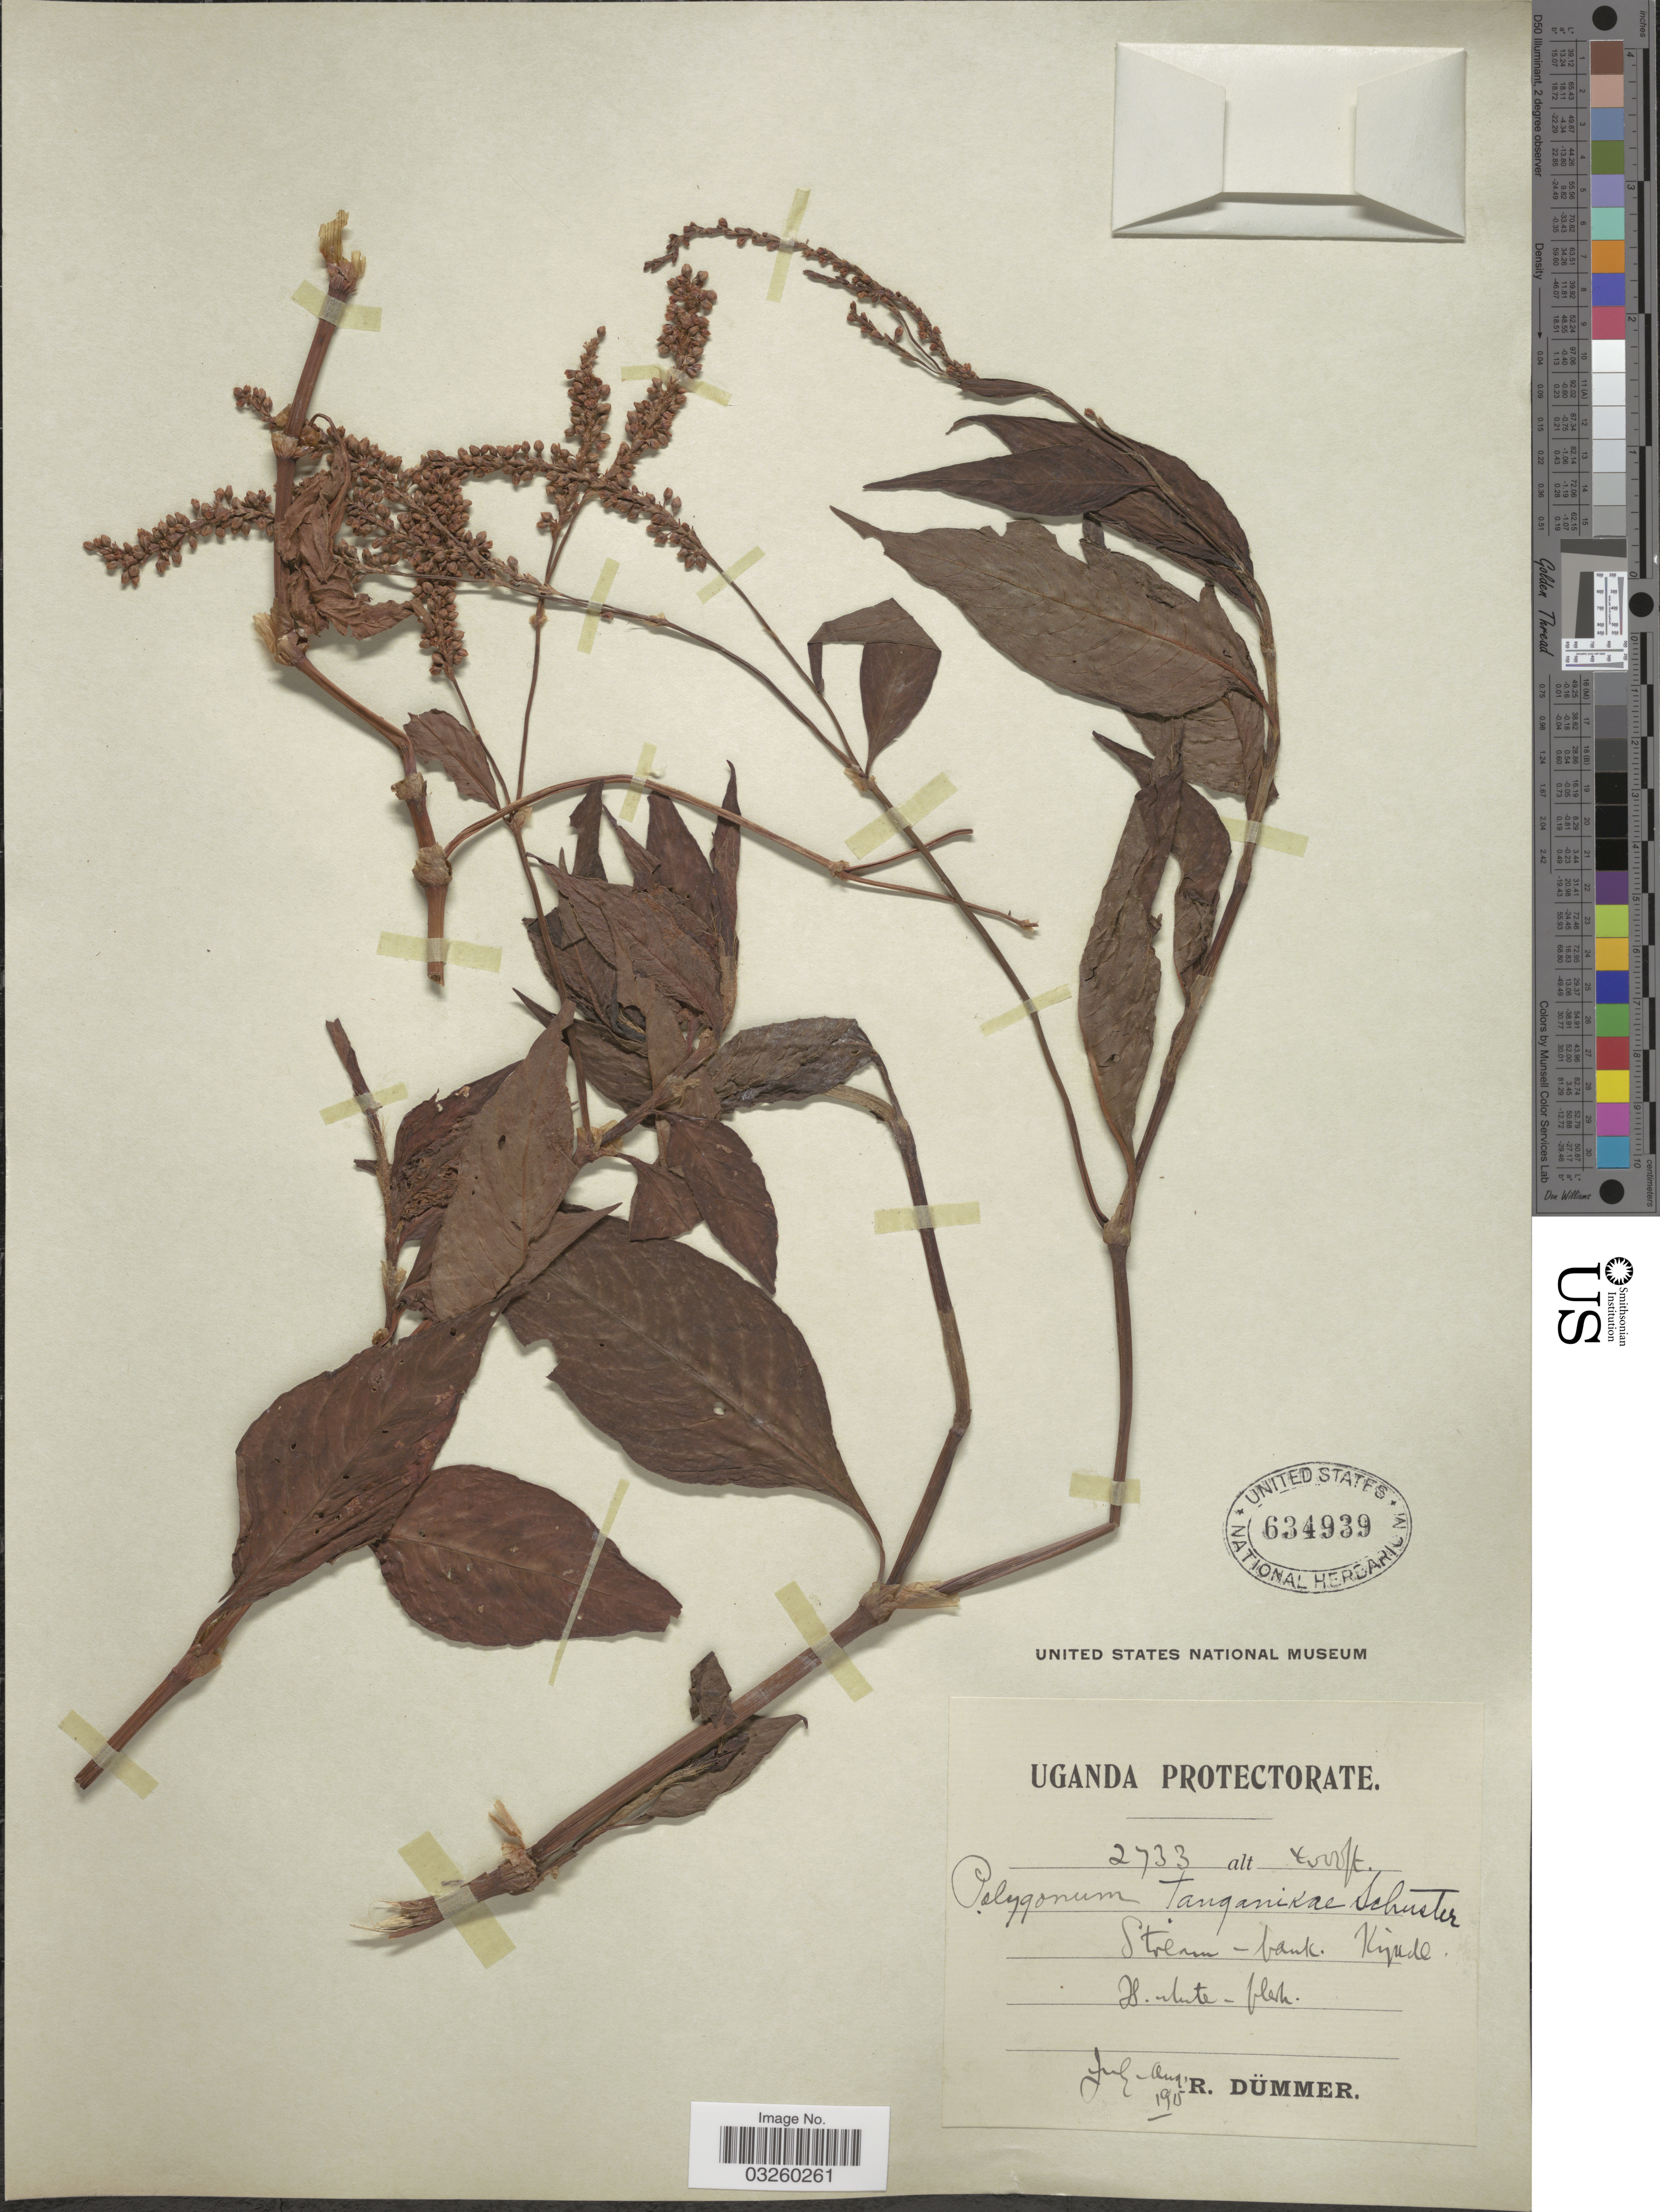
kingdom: Plantae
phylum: Tracheophyta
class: Magnoliopsida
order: Caryophyllales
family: Polygonaceae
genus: Polygonum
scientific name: Polygonum senegalense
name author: Meisn.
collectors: R. A. Dümmer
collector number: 2733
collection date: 1915-07/1915-08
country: Uganda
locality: Uganda Protectorate. Stream - bank, Kigude. [interpreted]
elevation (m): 1219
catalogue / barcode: US 634939